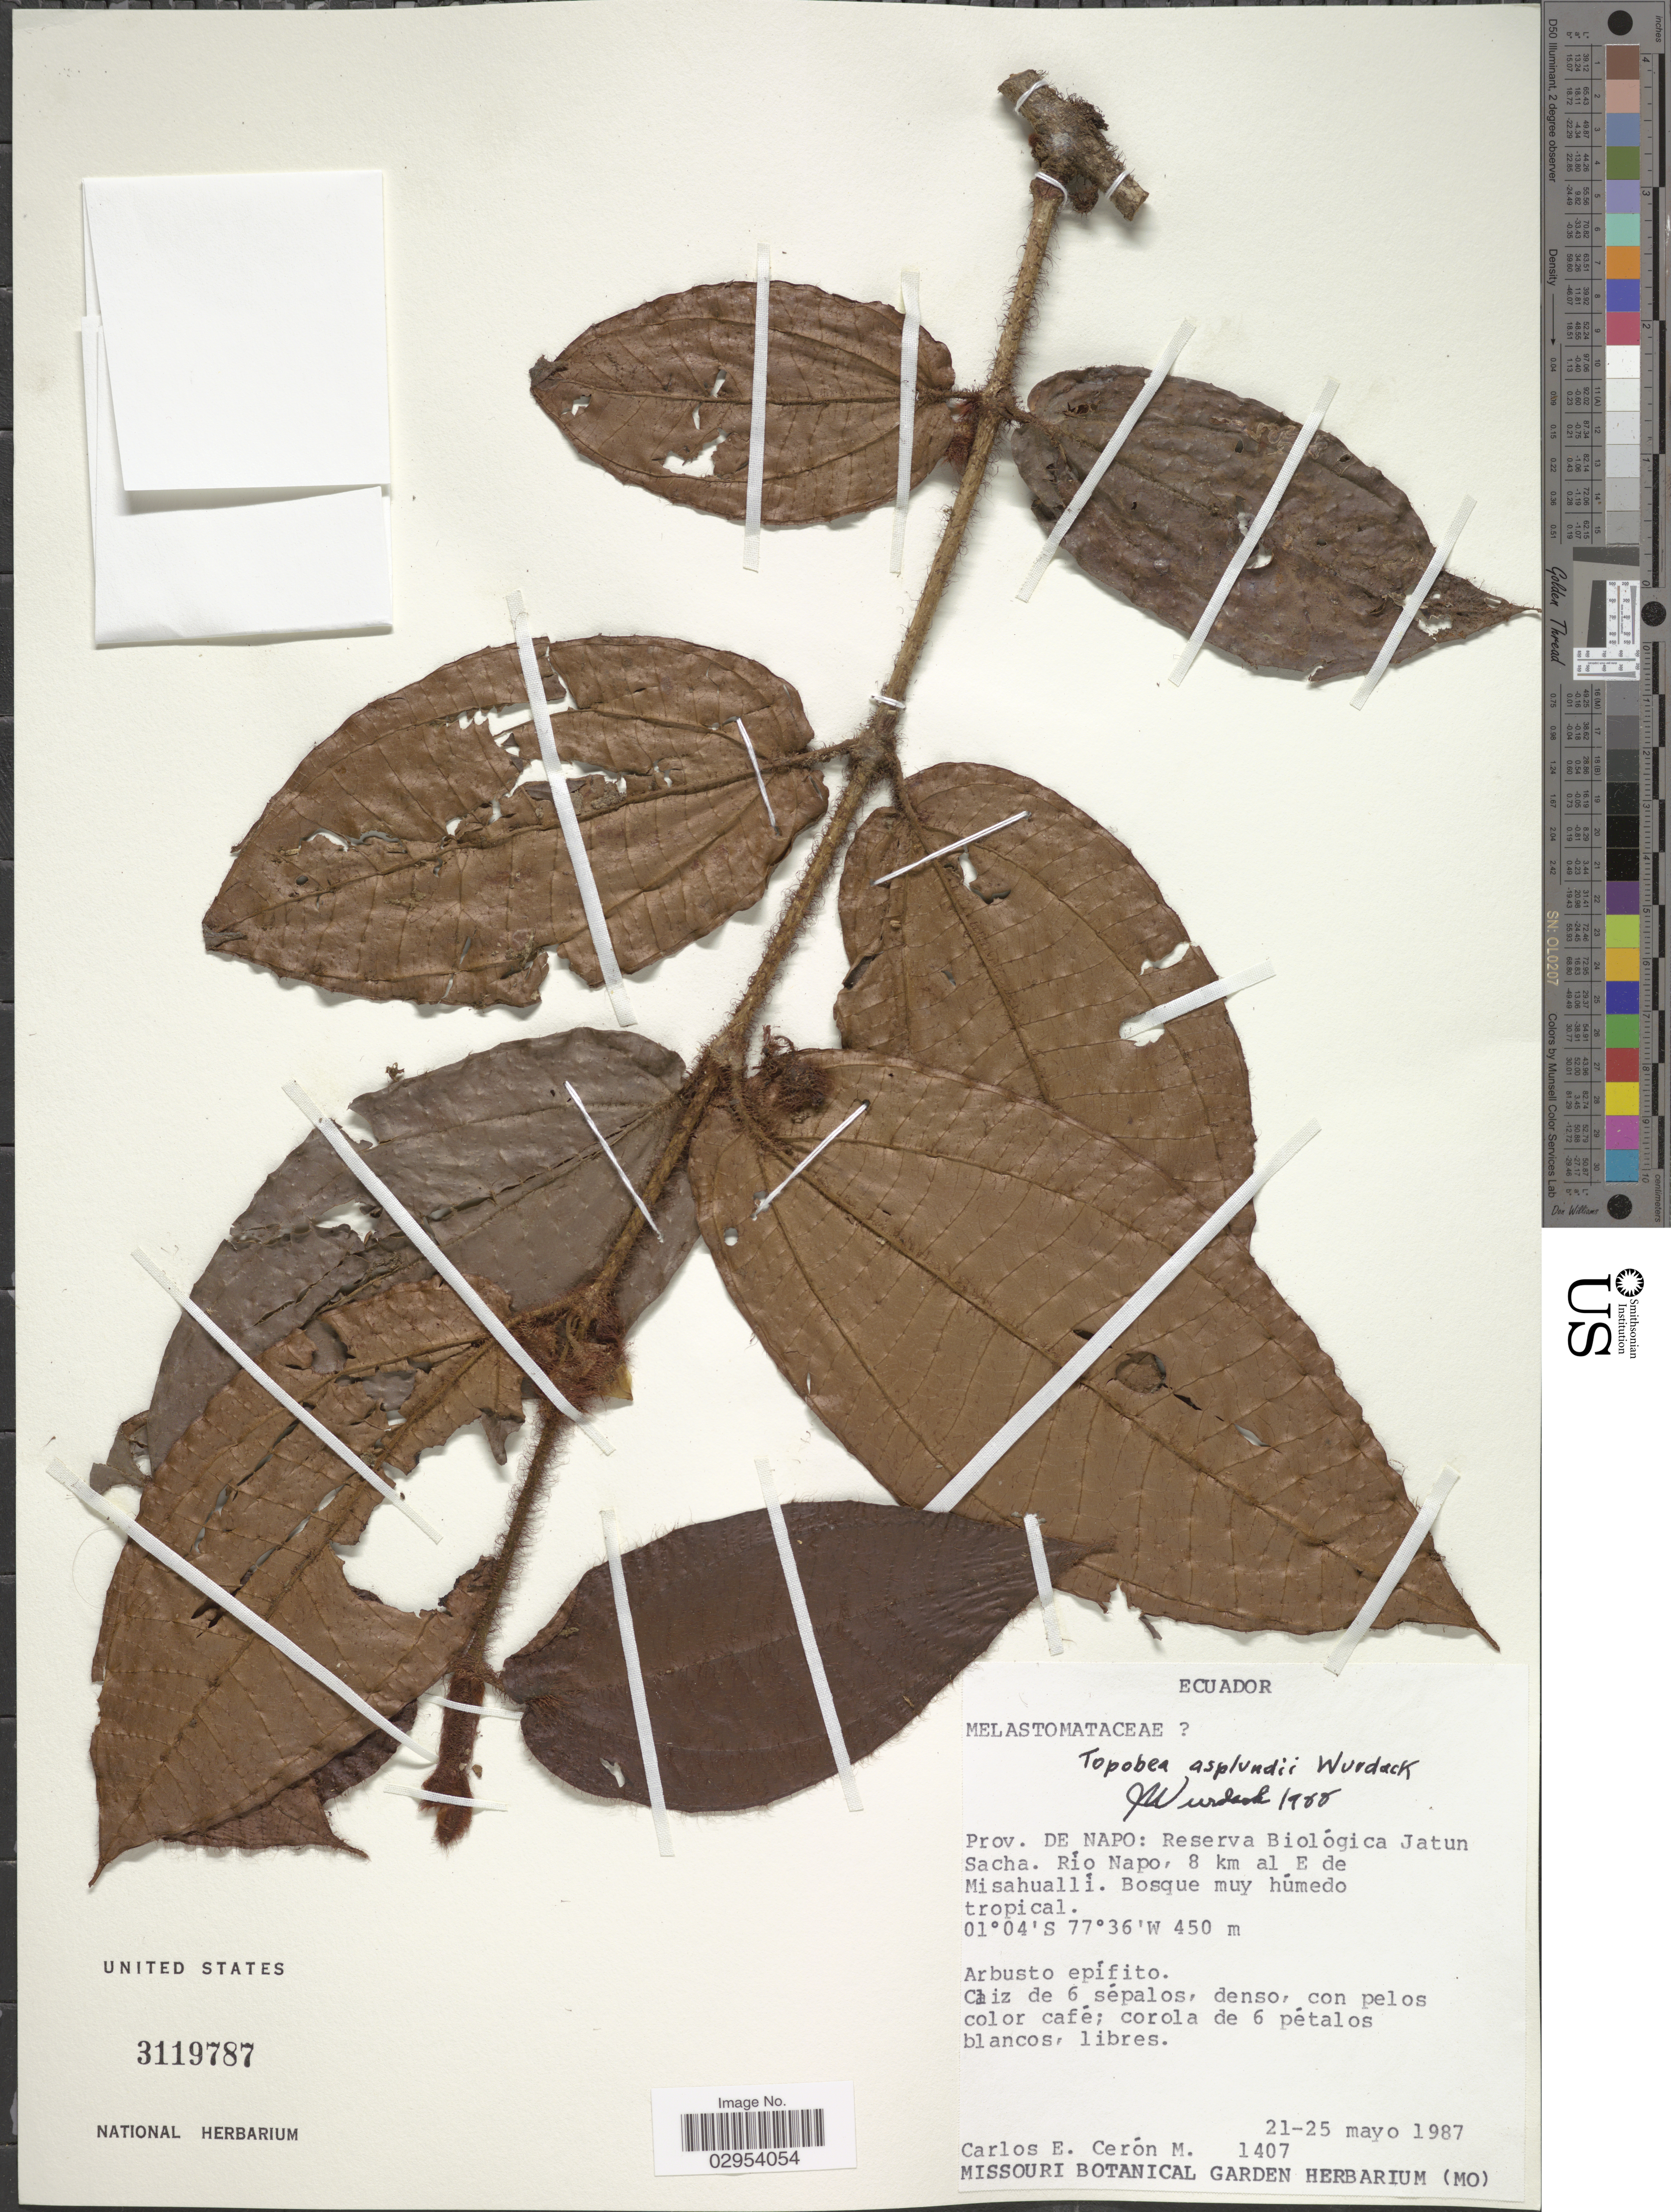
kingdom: Plantae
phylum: Tracheophyta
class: Magnoliopsida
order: Myrtales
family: Melastomataceae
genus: Topobea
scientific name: Topobea asplundii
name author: Wurdack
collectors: C. E. Cerón M.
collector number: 1407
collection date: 1987-05-21/1987-05-25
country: Ecuador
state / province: Napo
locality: Reserva Biológica Jatun Sacha. Río Napo, 8 km al E de Misahuallí.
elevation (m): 450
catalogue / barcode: US 3119787